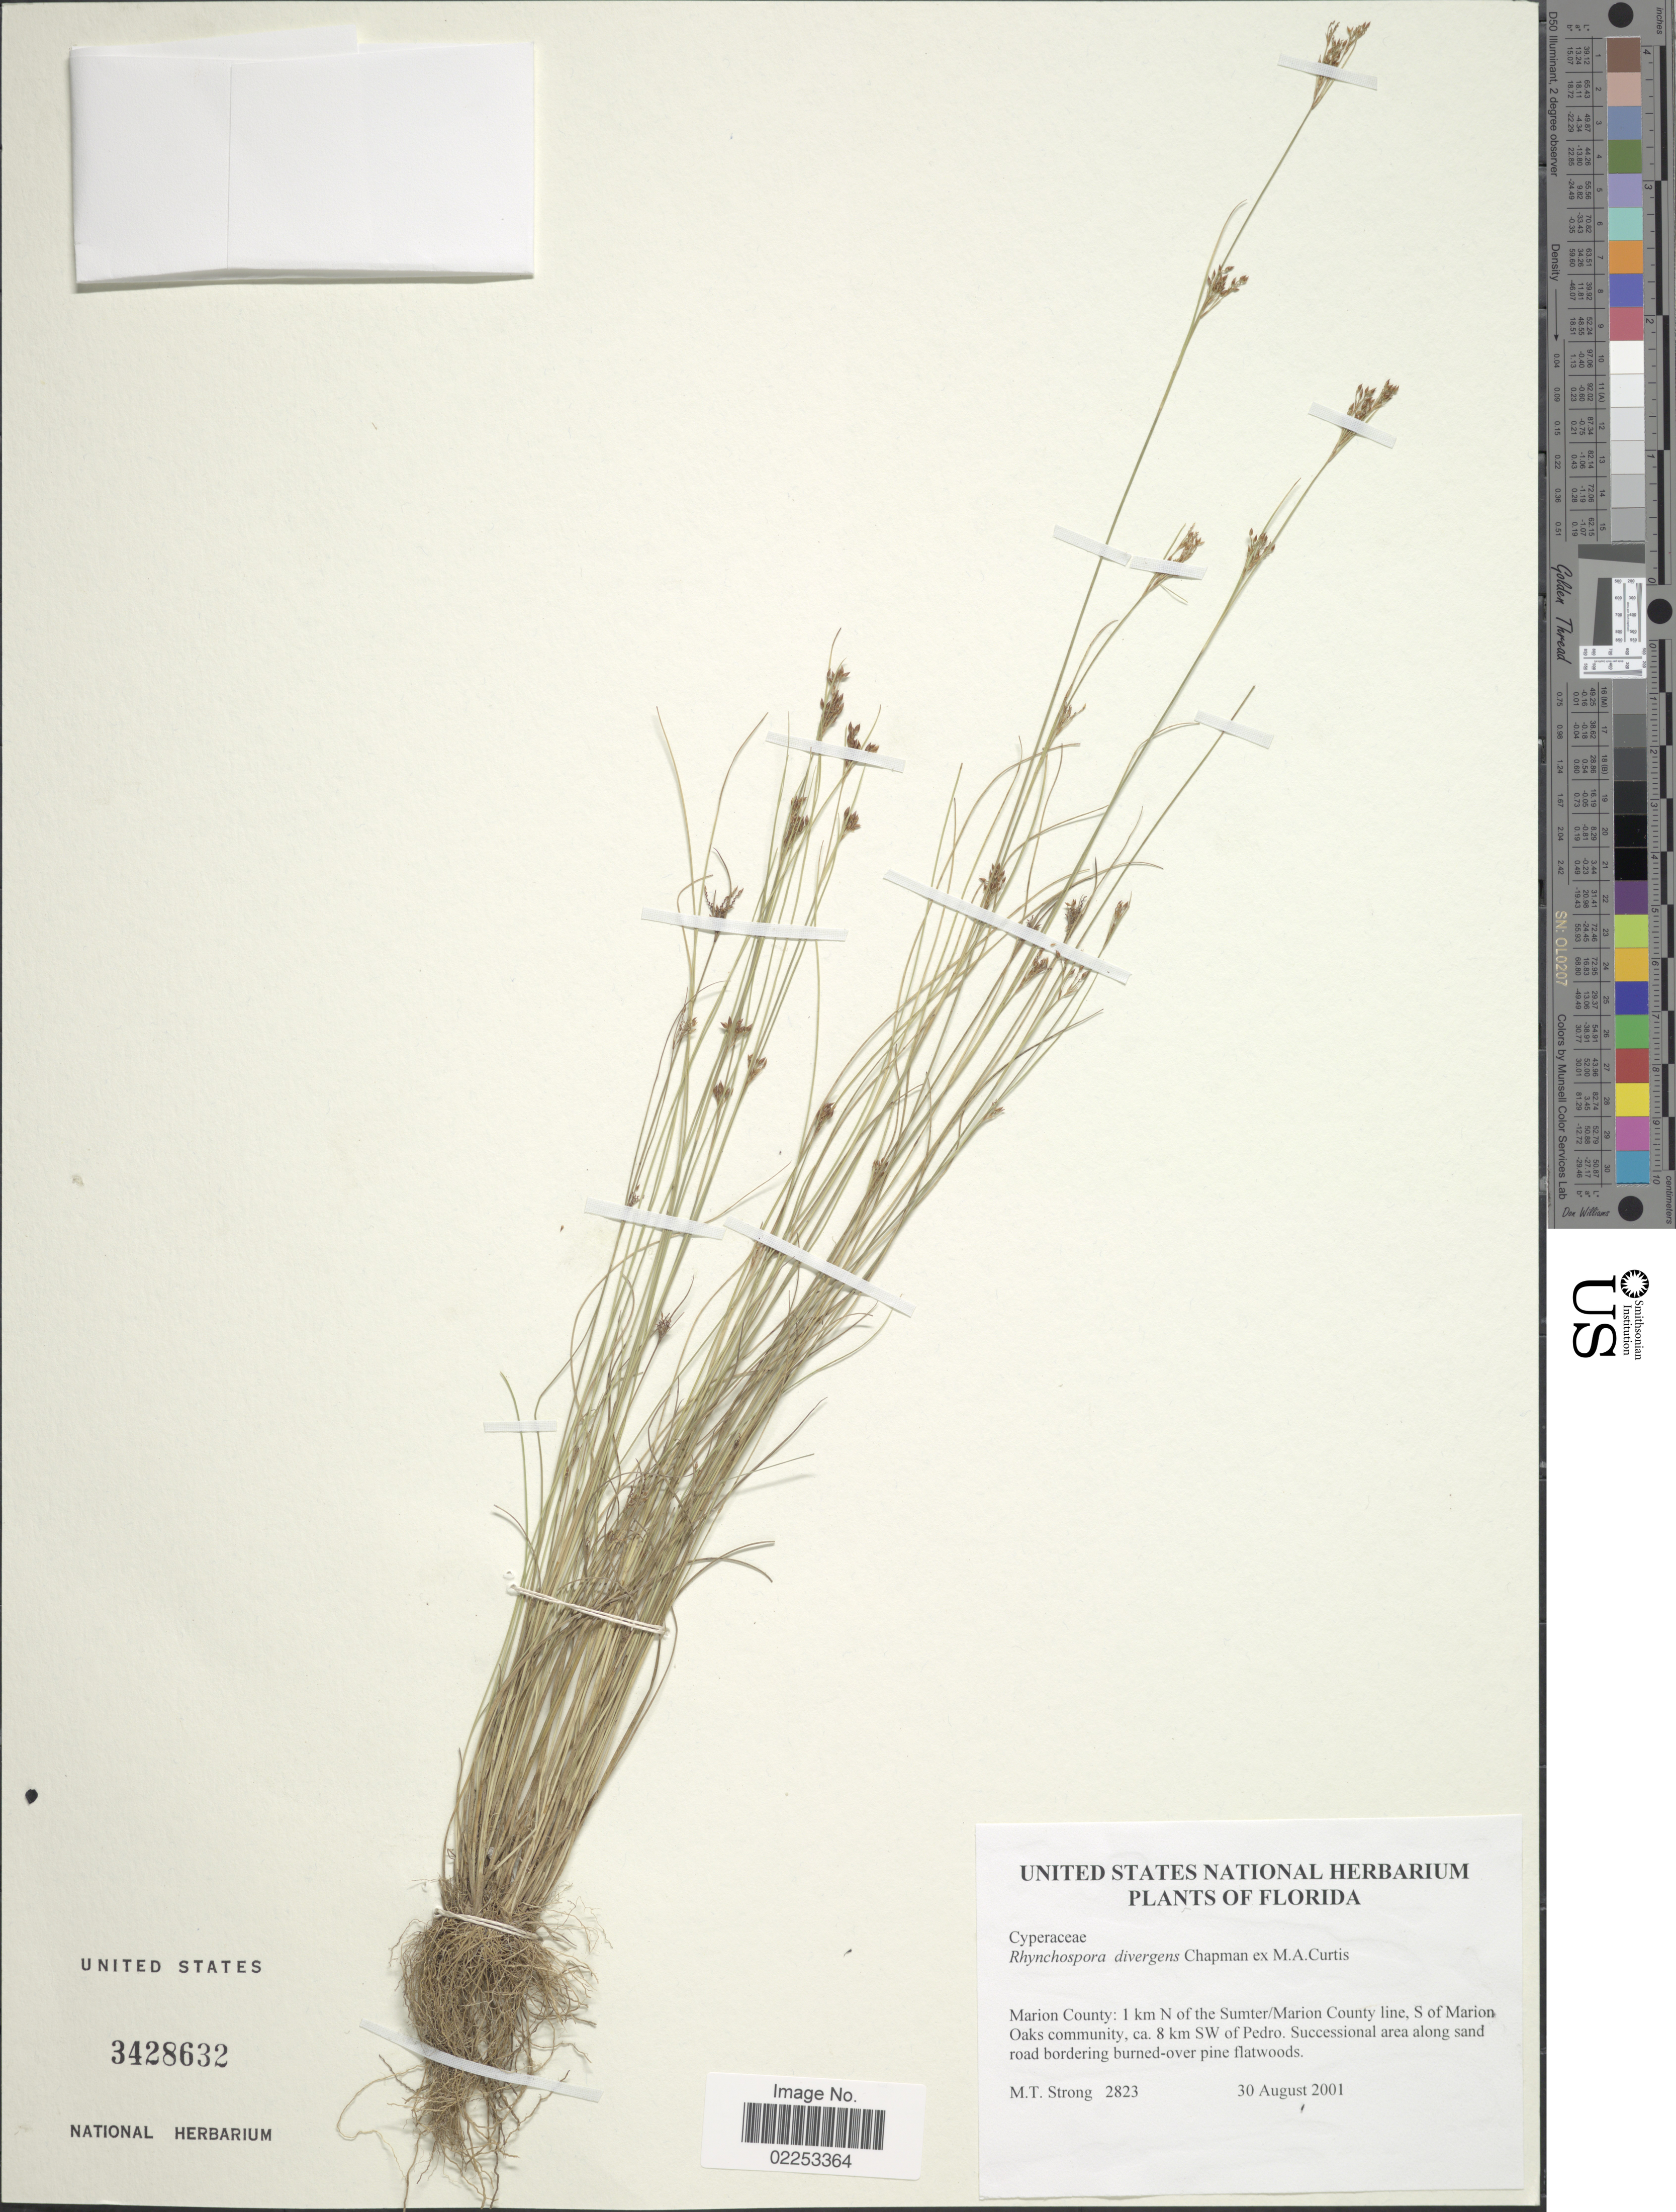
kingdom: Plantae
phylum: Tracheophyta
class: Liliopsida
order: Poales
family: Cyperaceae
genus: Rhynchospora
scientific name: Rhynchospora divergens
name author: Chapm. ex M.A. Curtis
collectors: M. T. Strong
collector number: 2823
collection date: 2001-08-30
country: United States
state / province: Florida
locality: Marion County: 1 km N of the Sumter/Marion County line, S. of Marion Oak community, ca 8 km SW of Pedro. Successional area along sand road bordering burned-over pine flatwoods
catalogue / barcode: US 3428632